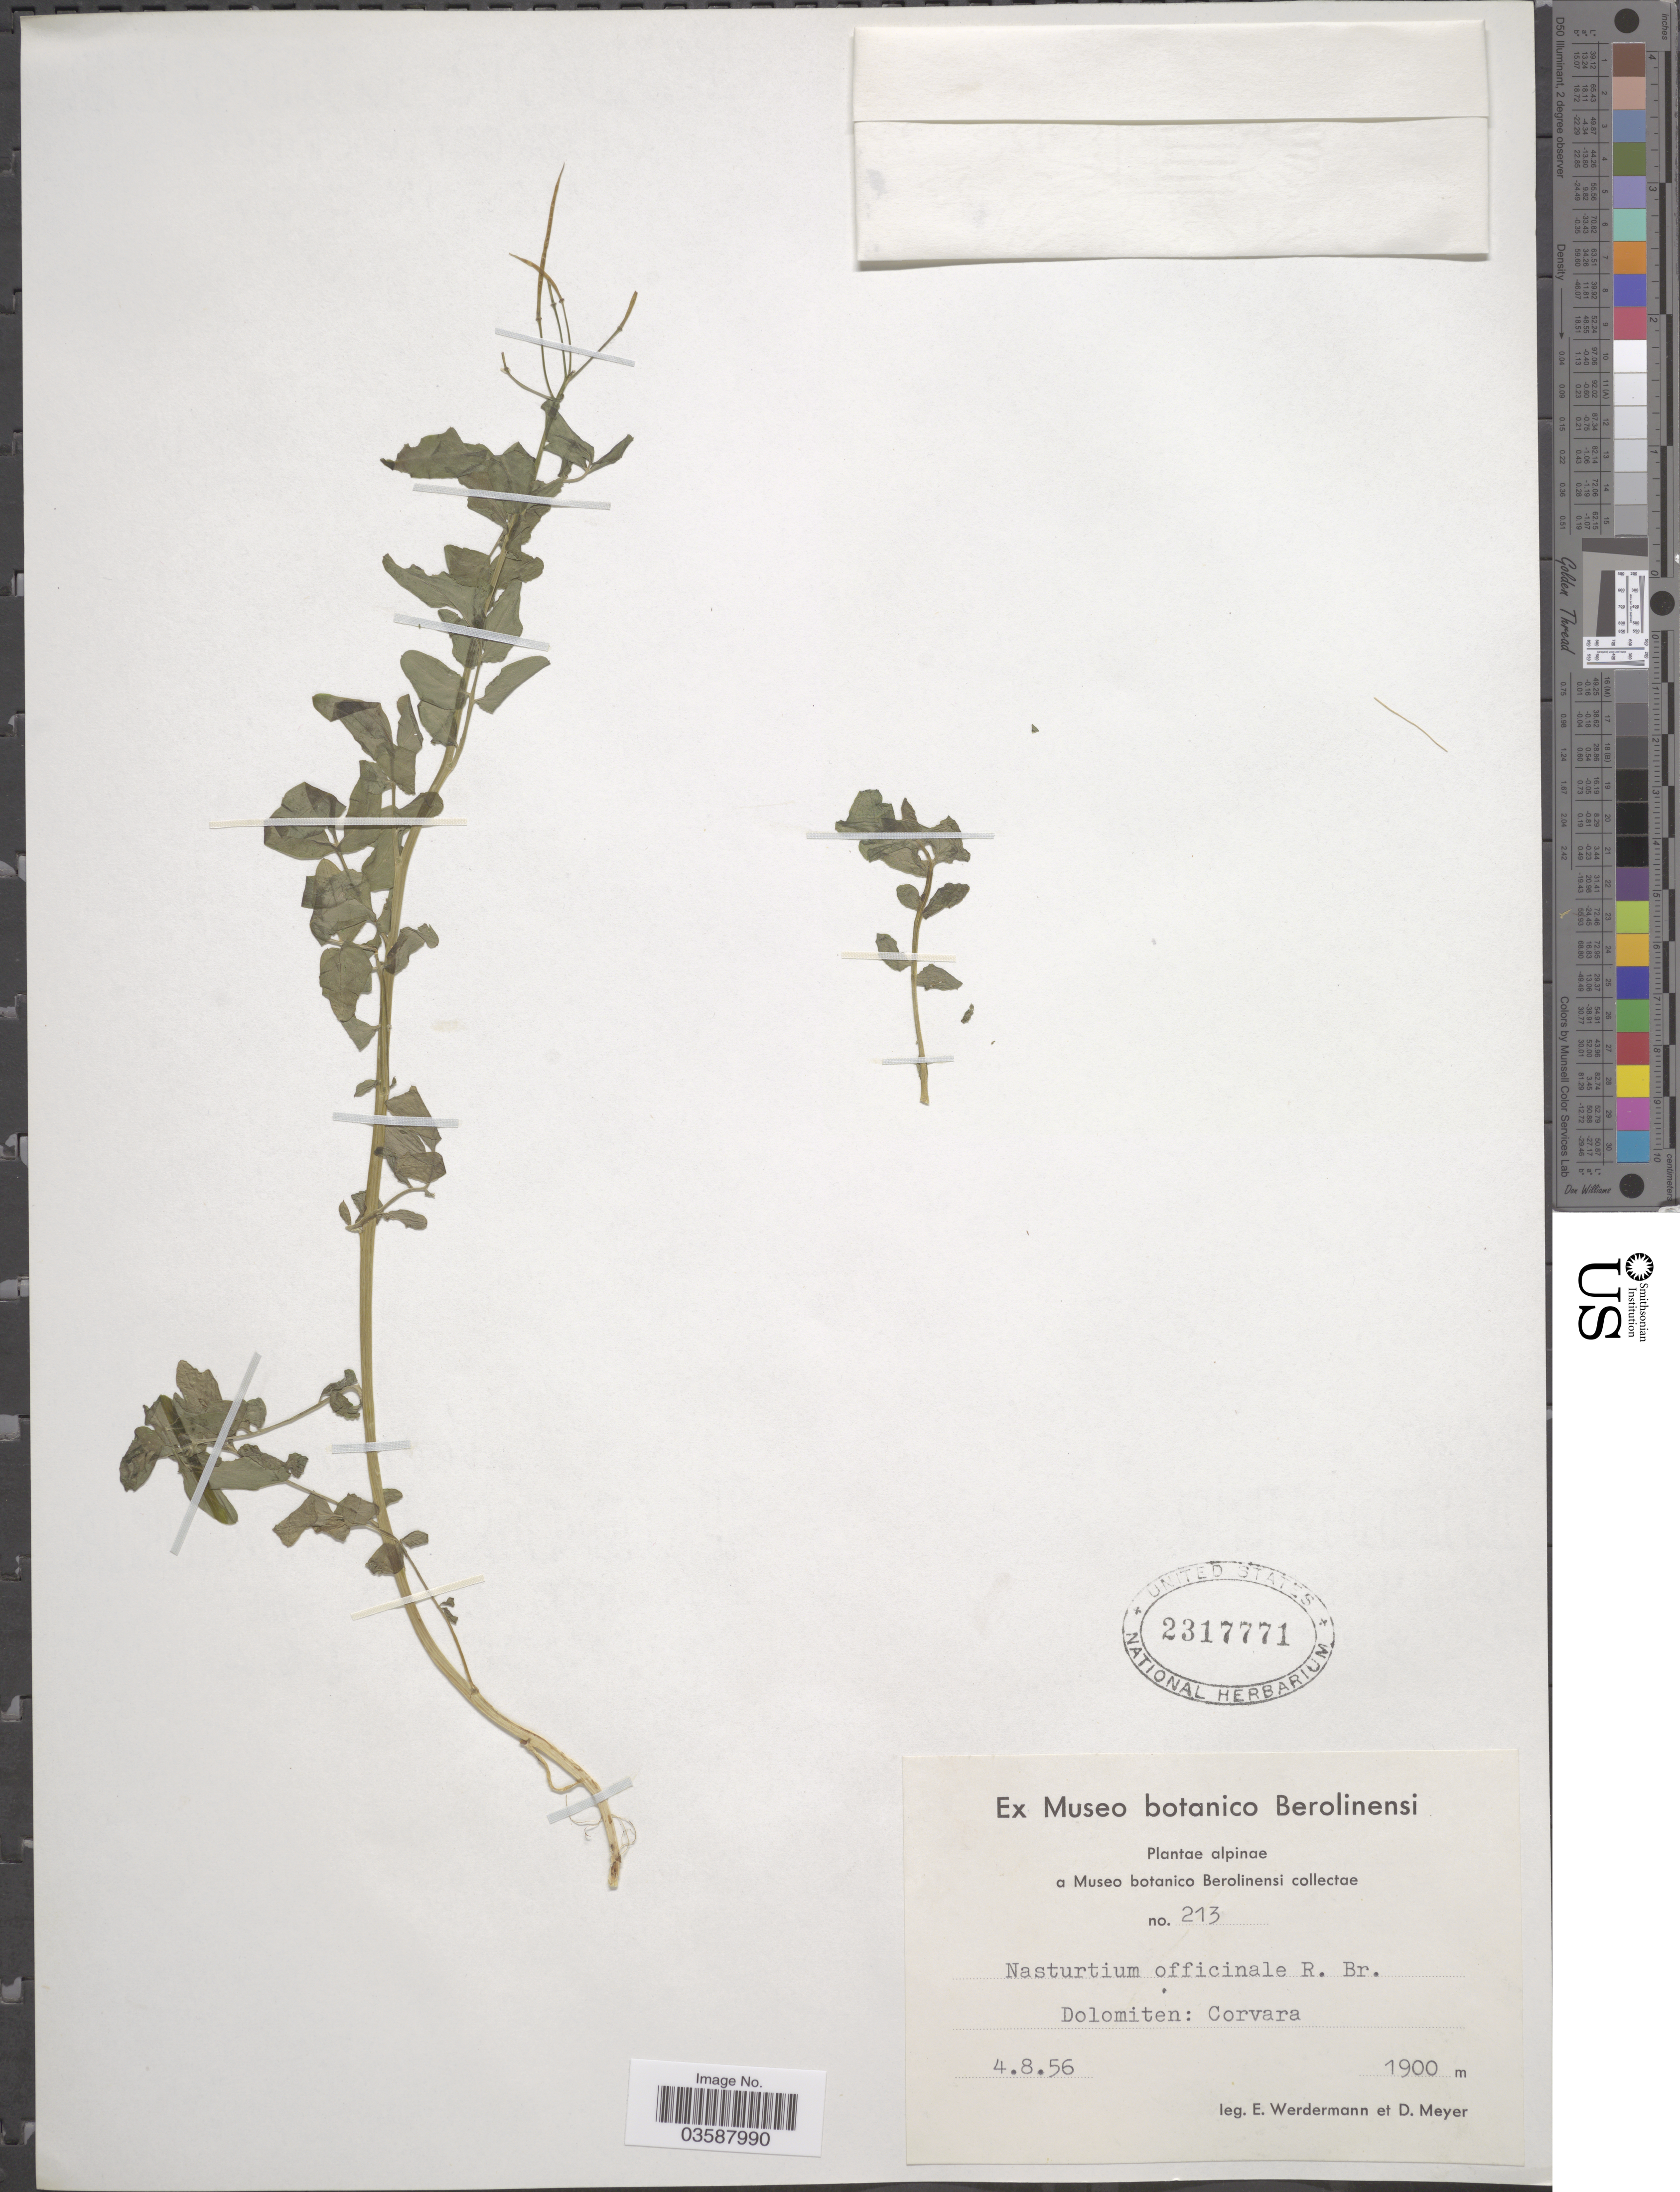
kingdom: Plantae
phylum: Tracheophyta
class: Magnoliopsida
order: Brassicales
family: Brassicaceae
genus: Nasturtium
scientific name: Nasturtium officinale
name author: R. Br.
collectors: E. Werdermann & D. Meyer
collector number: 213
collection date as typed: Transcribed d/m/y: 4/8/56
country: Italy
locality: Alpinae. Dolomiten: Corvara.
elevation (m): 1900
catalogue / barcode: US 2317771